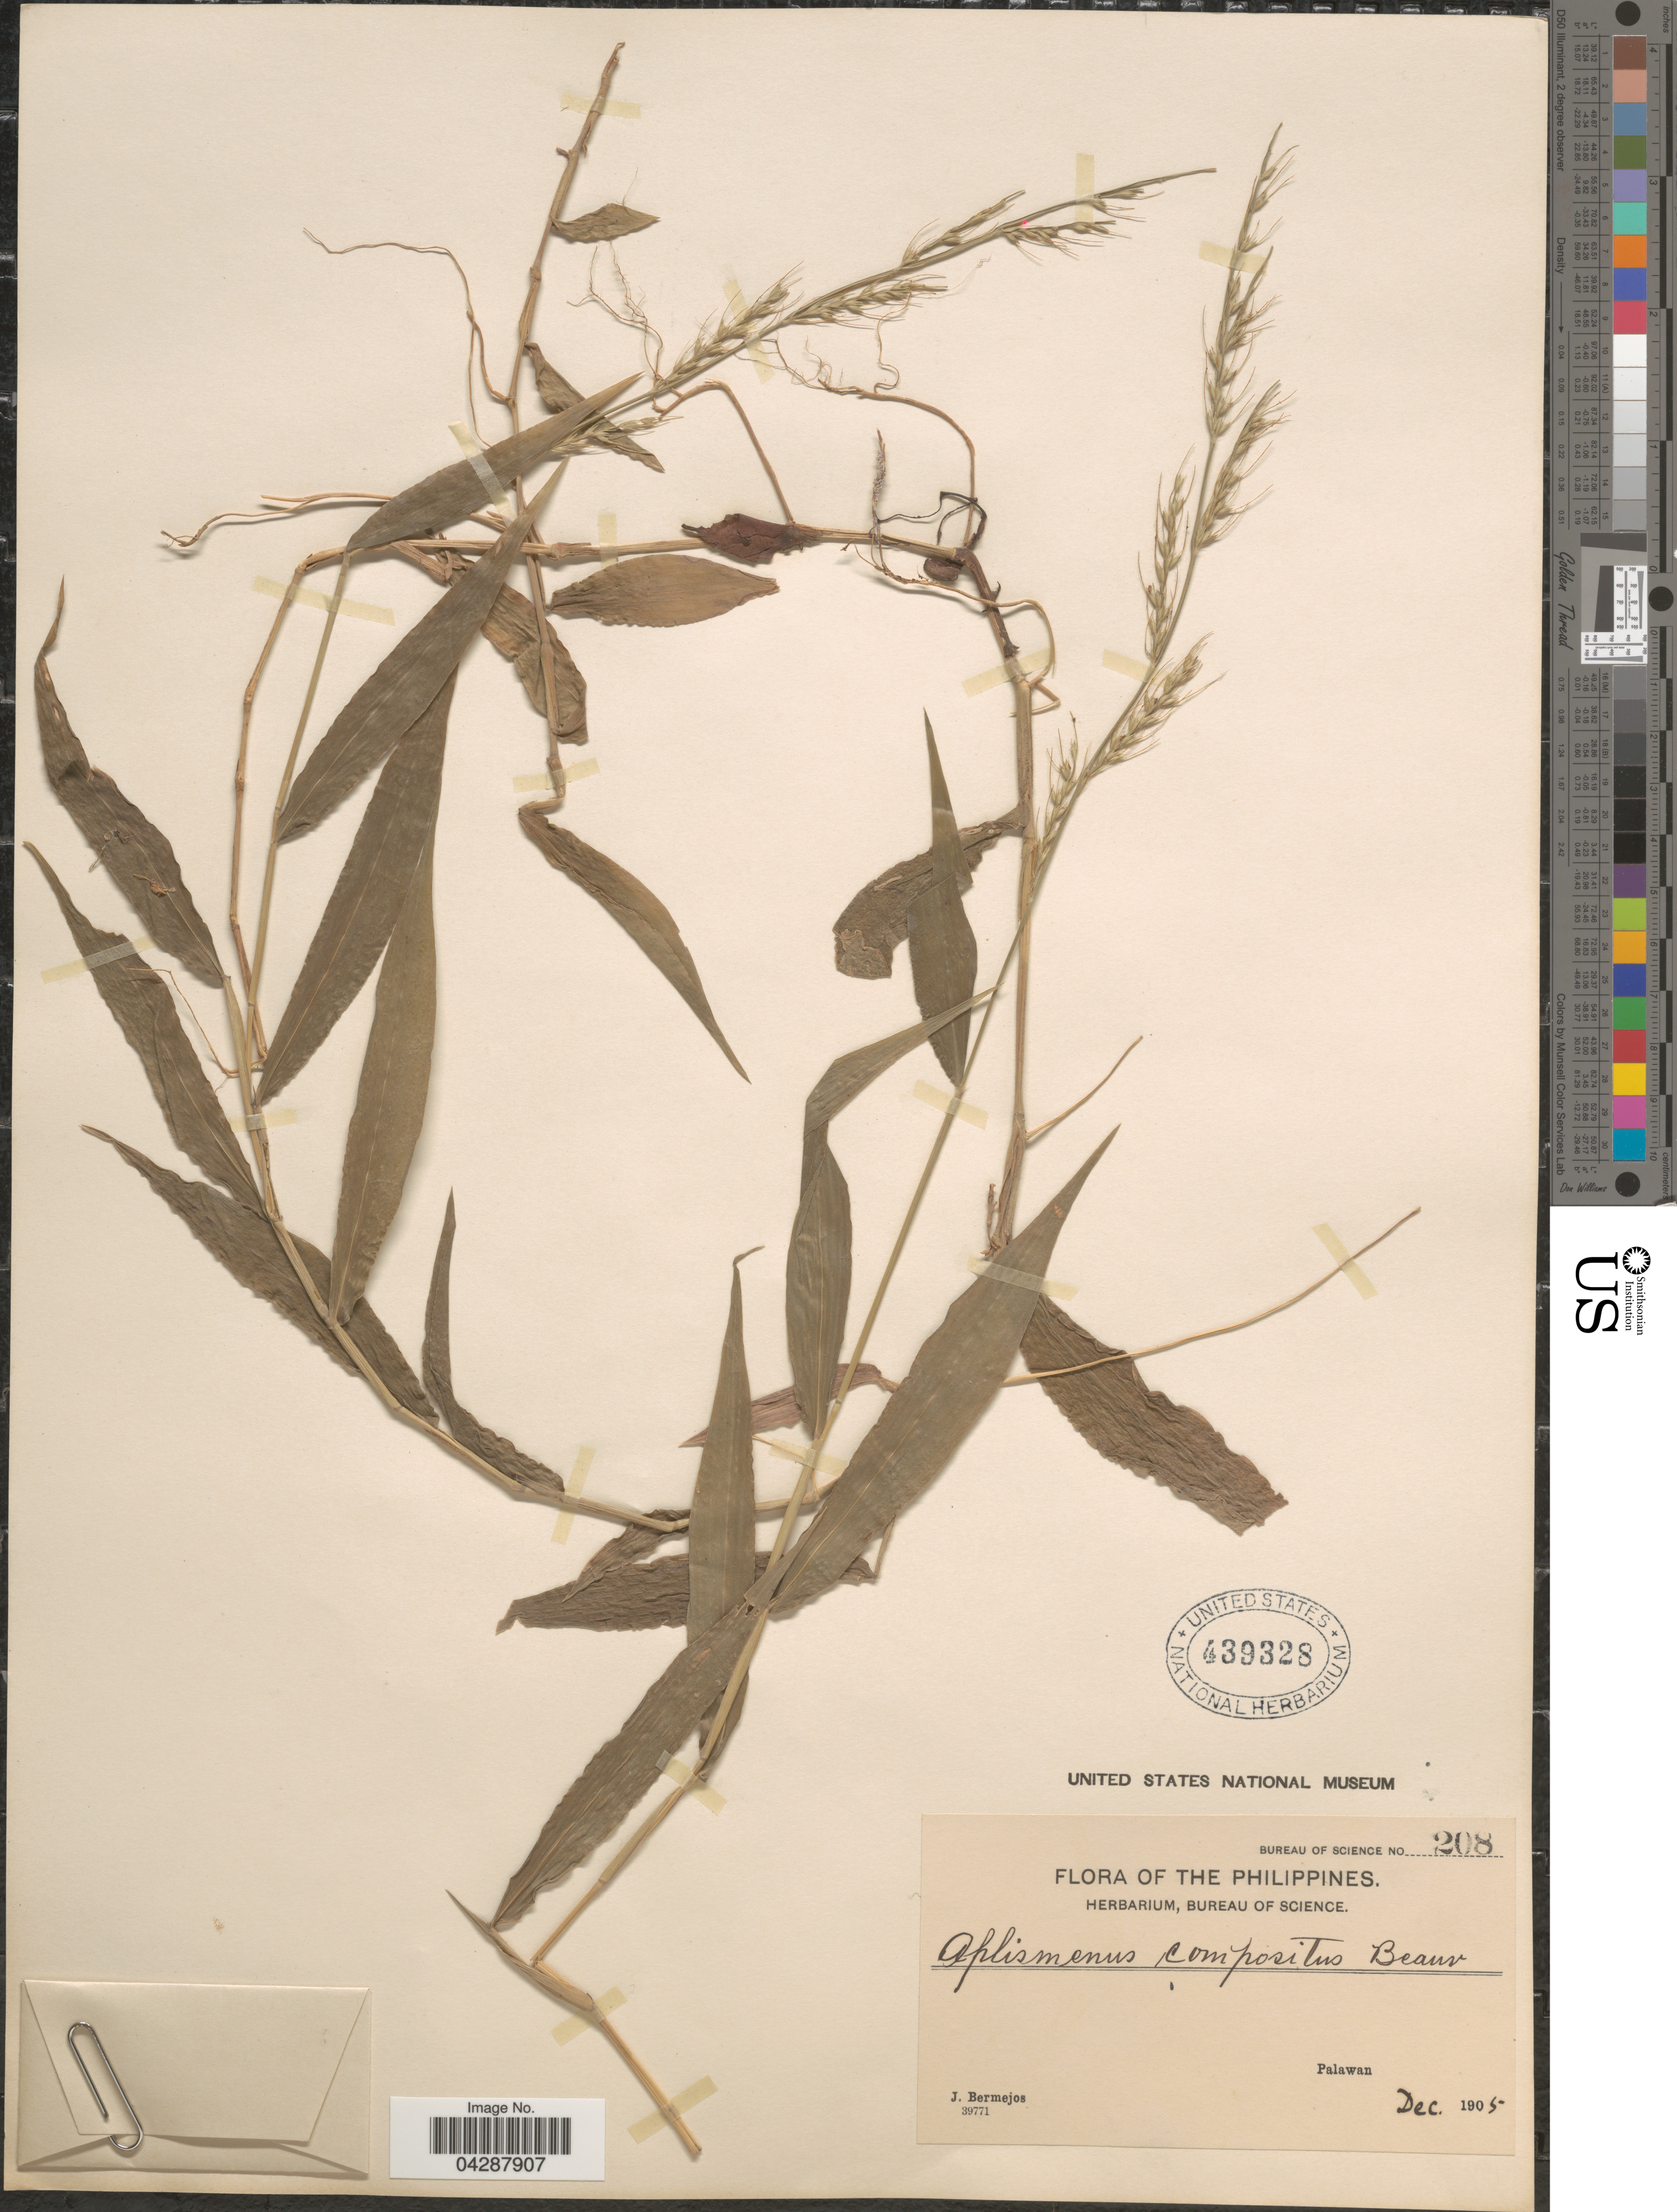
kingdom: Plantae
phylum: Tracheophyta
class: Liliopsida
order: Poales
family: Poaceae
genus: Oplismenus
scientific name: Oplismenus compositus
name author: (L.) P. Beauv.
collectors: J. Bermejos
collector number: Bureau of Science 208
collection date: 1905-12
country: Philippines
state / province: Mimaropa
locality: Palawan.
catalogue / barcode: US 439328